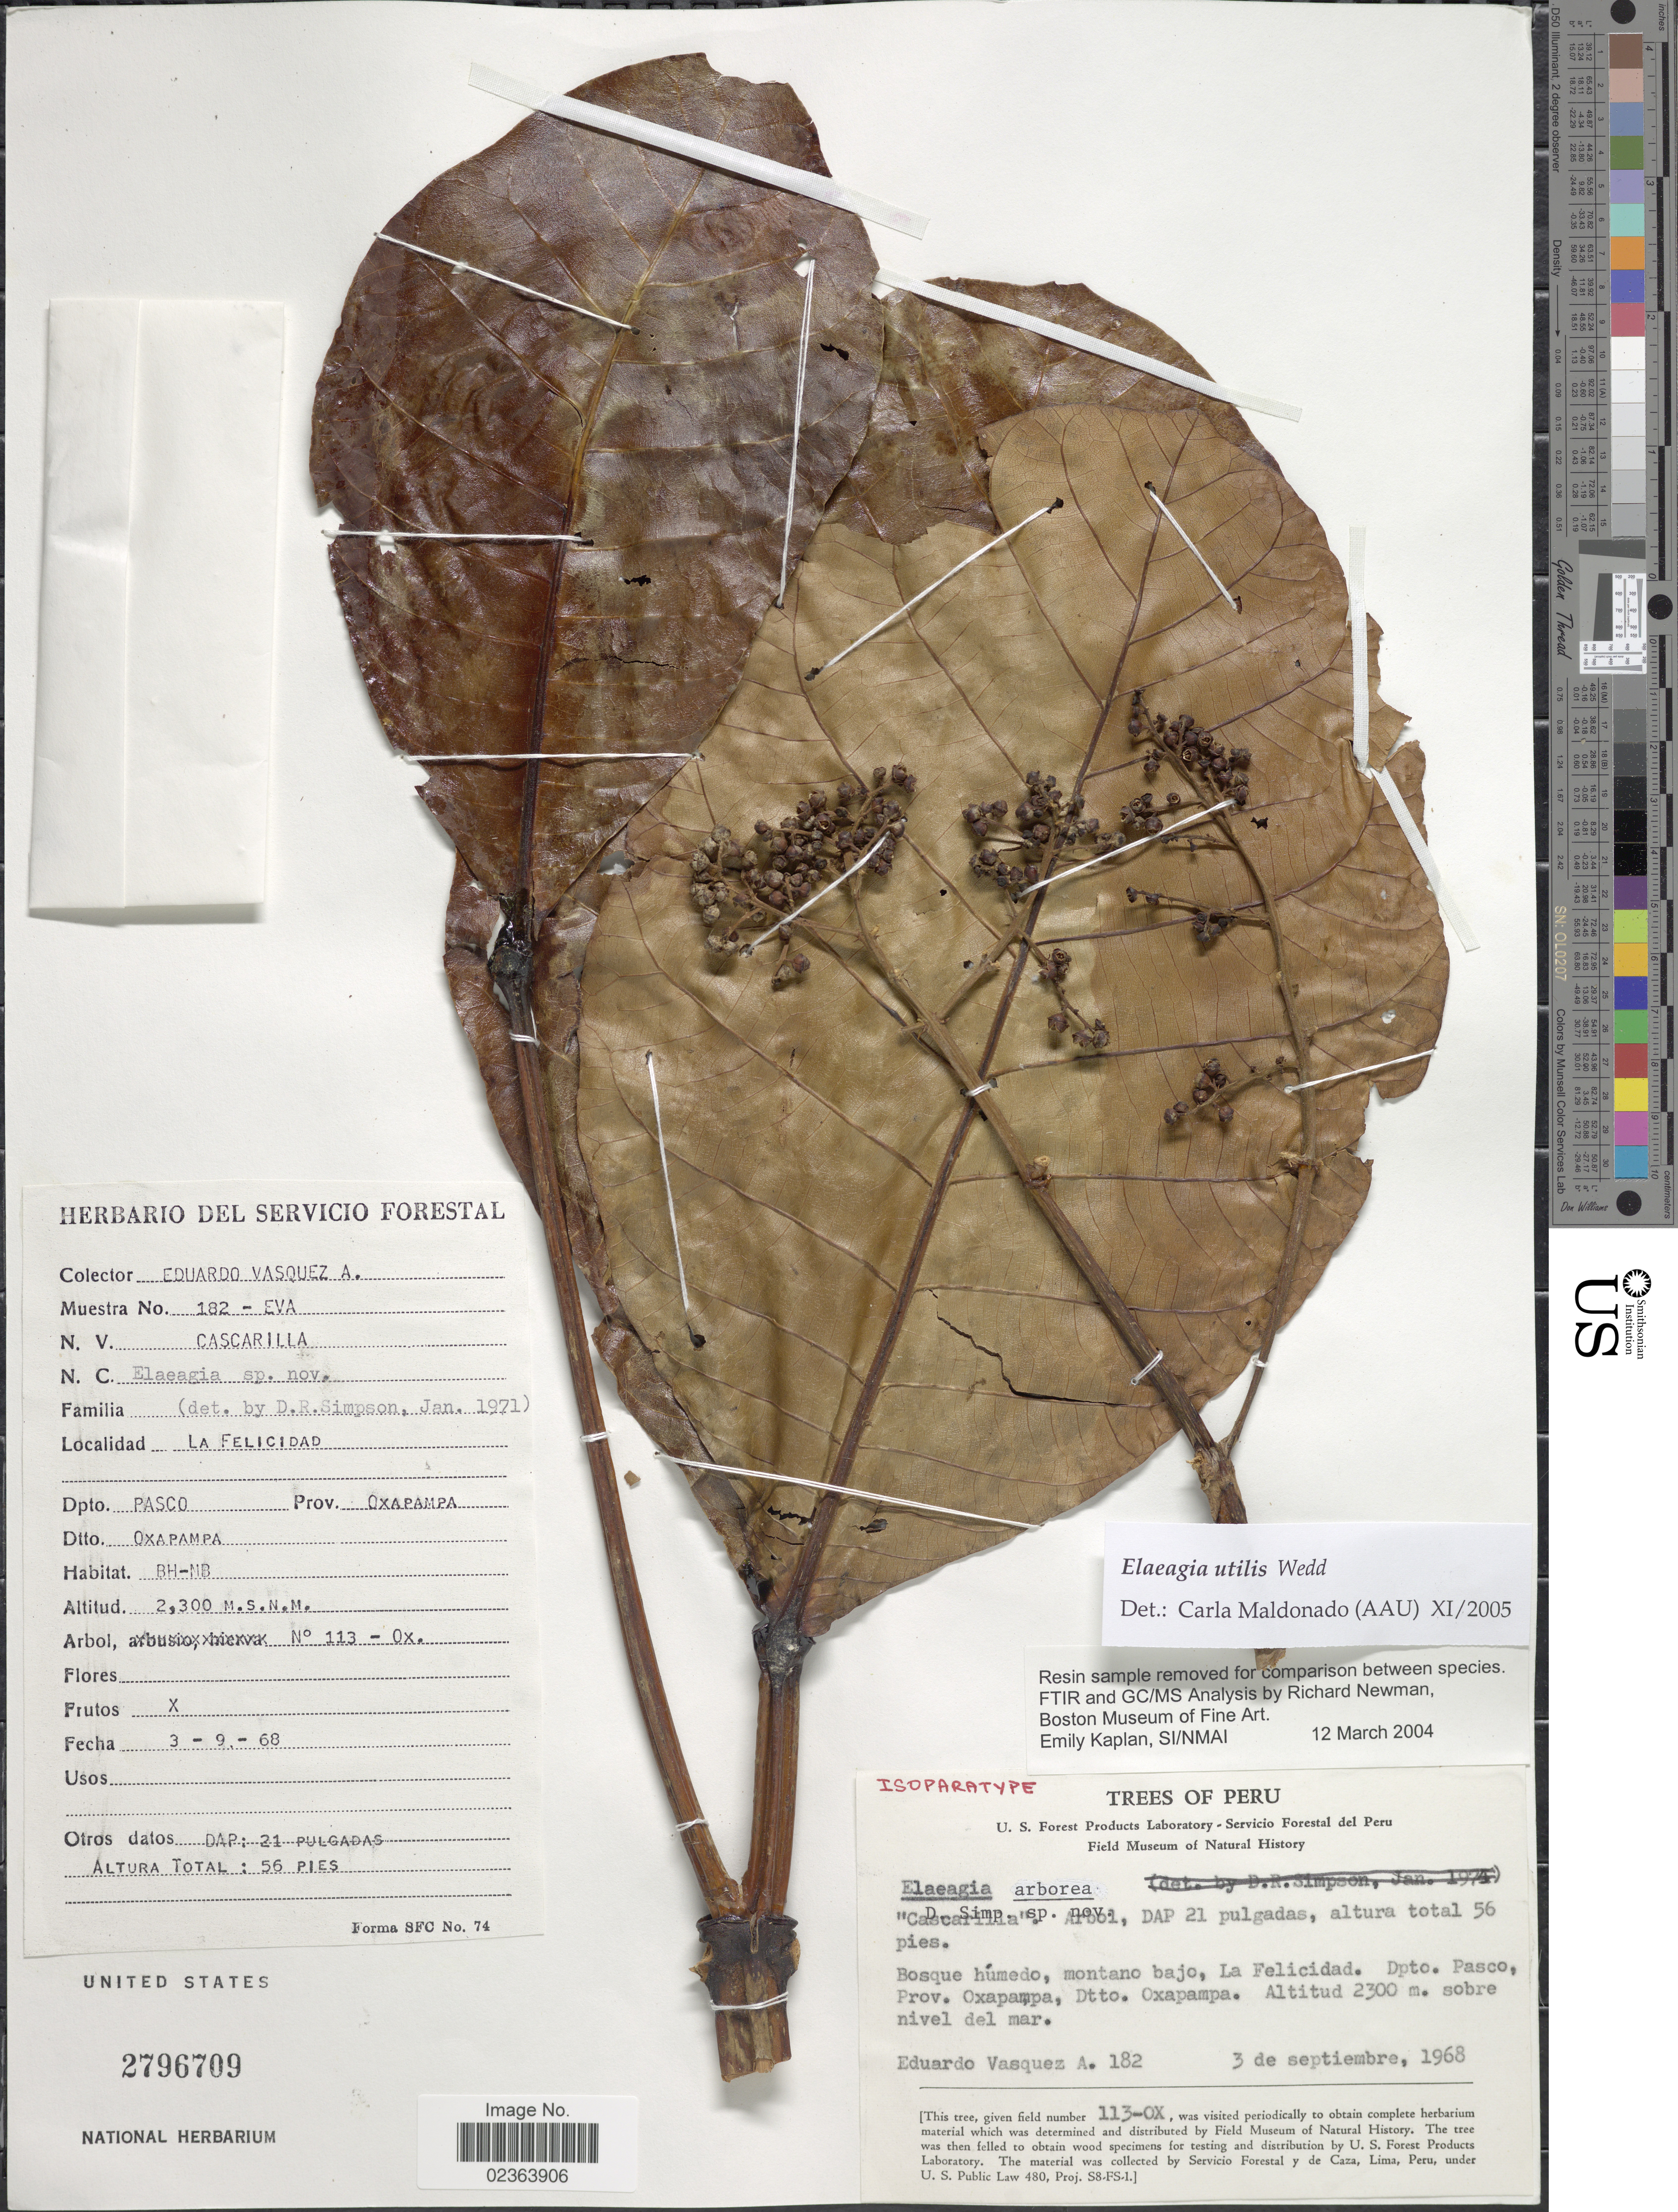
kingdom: Plantae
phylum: Tracheophyta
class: Magnoliopsida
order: Gentianales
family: Rubiaceae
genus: Elaeagia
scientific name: Elaeagia utilis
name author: (Goudot) Wedd.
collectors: E. Vasquez A.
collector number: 182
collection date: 1968-09-03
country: Peru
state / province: Pasco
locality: Bosque humedo, montano bajo, La Felicidad, Dpto. Pasco, Prov. Oxapampa, Dtto. Oxapampa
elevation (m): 2300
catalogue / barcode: US 2796709